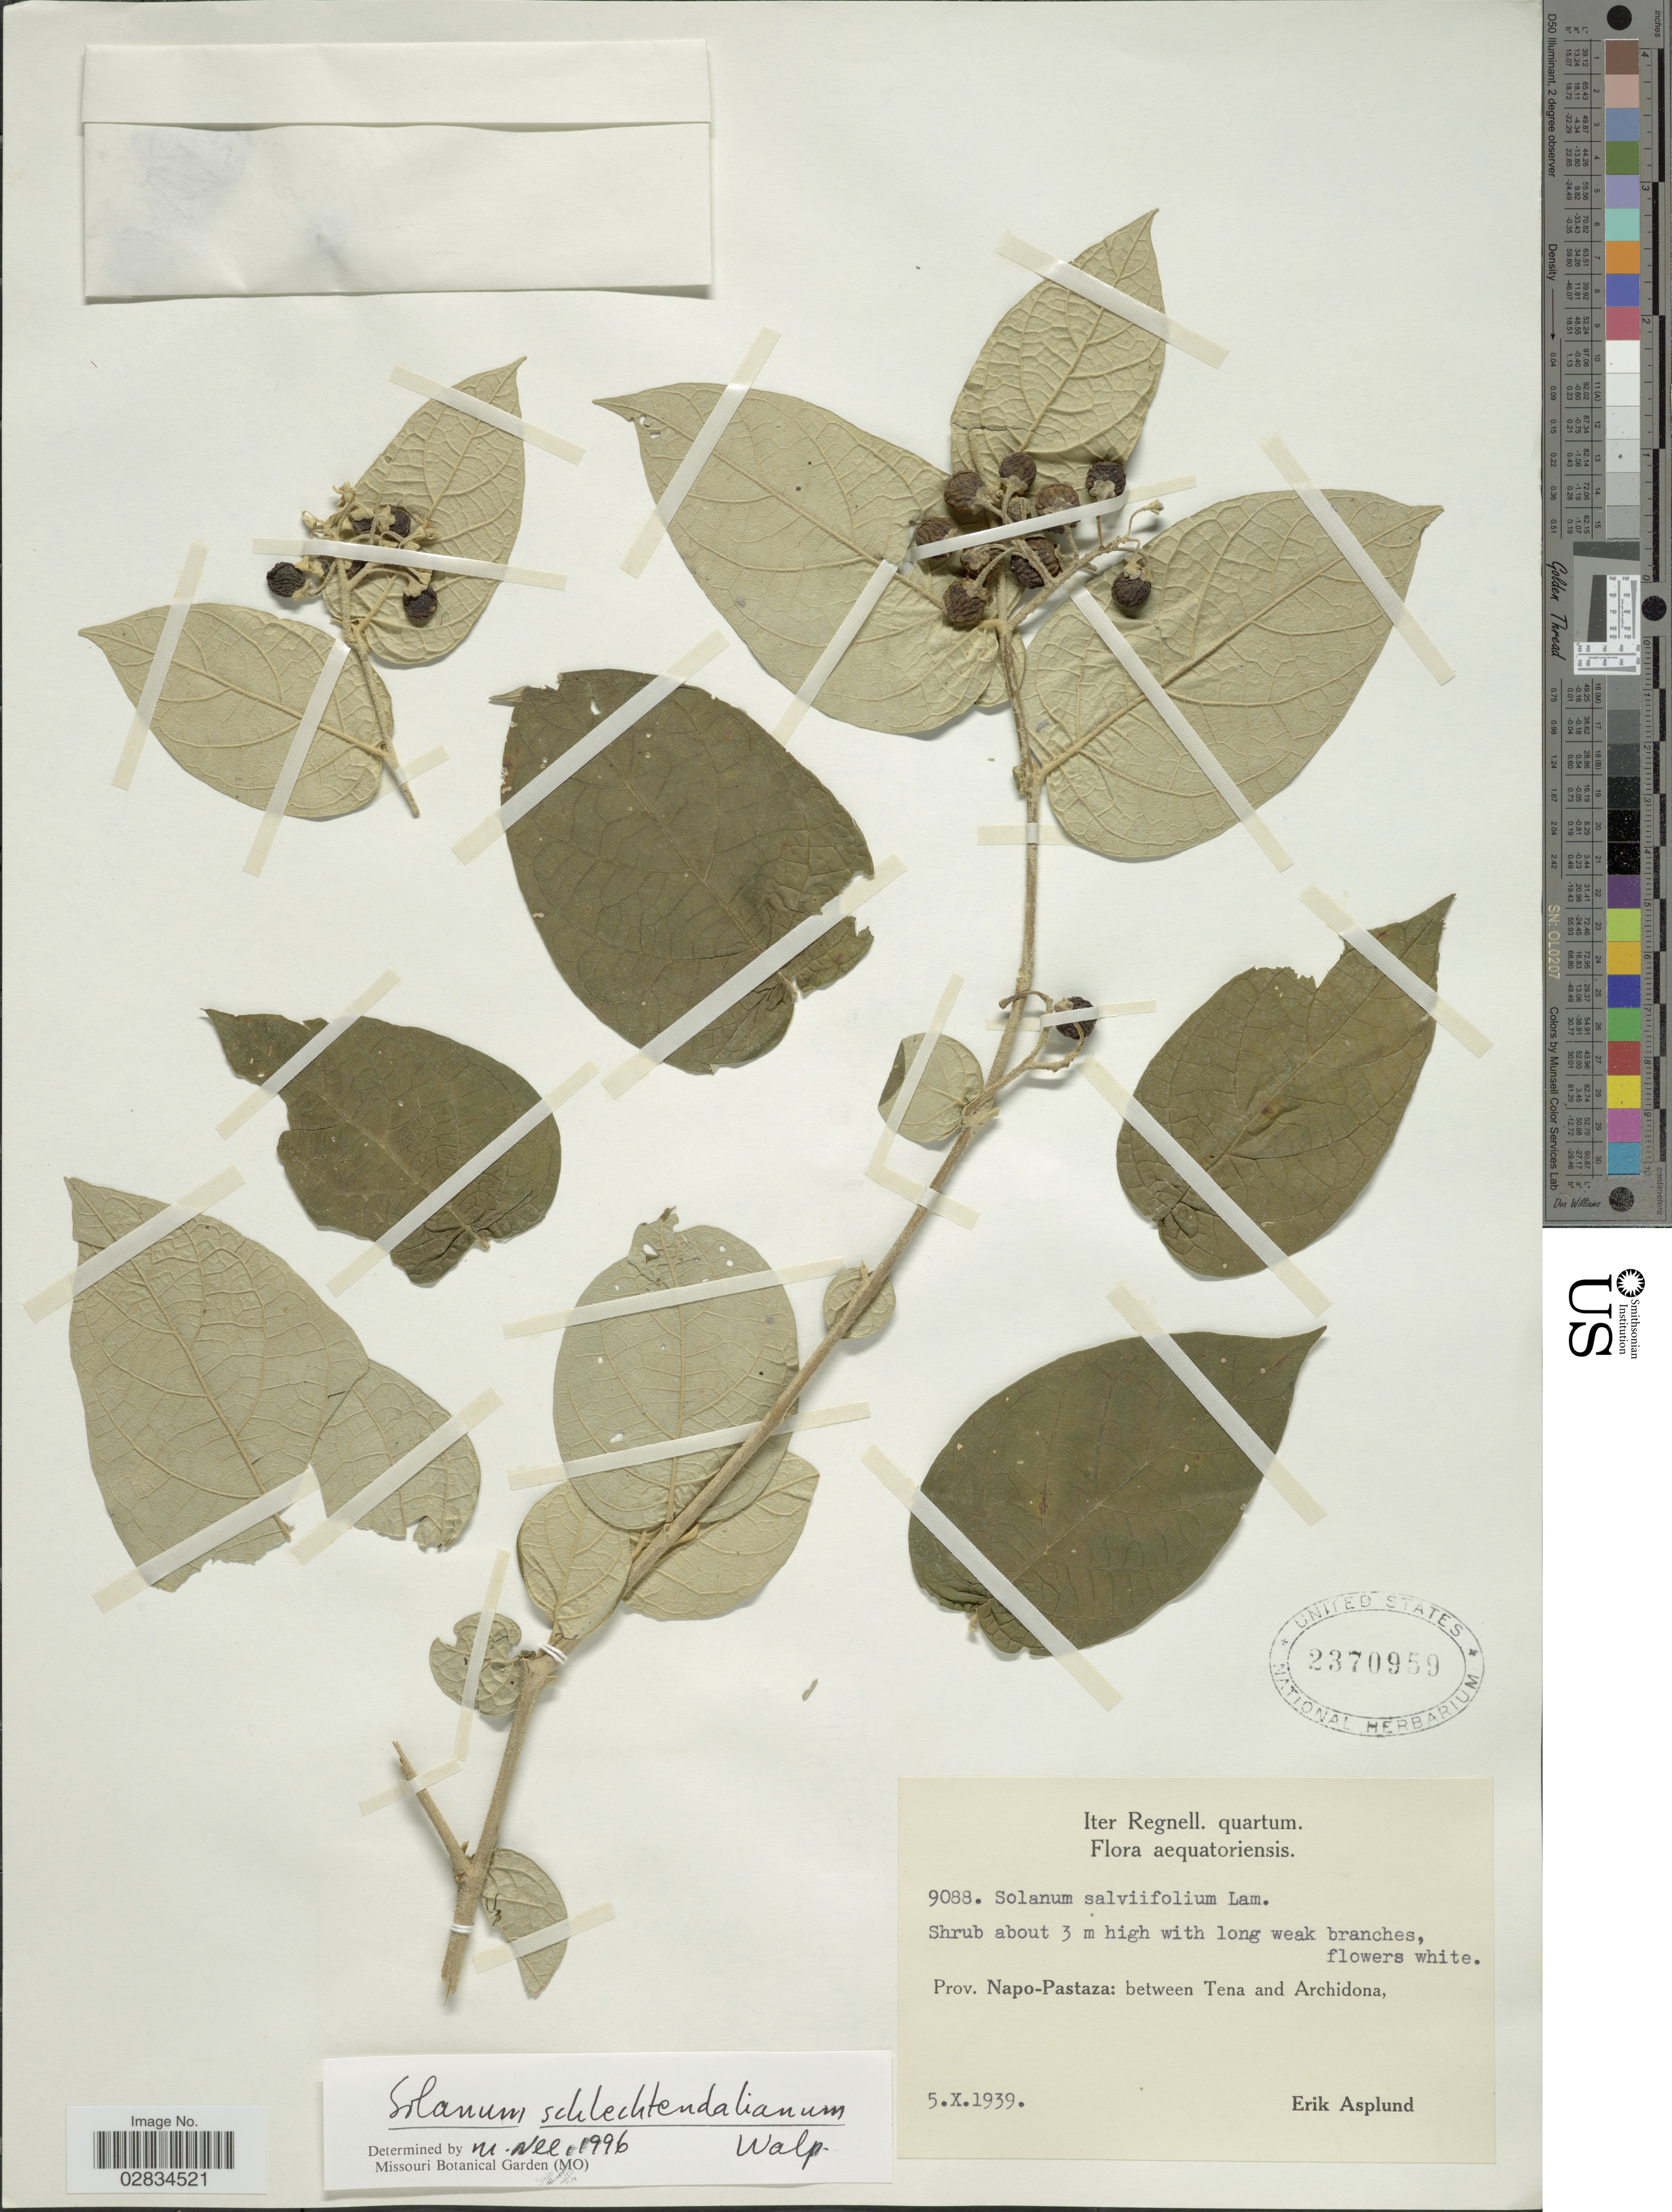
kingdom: Plantae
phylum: Tracheophyta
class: Magnoliopsida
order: Solanales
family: Solanaceae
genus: Solanum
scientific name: Solanum schlechtendalianum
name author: Walp.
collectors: E. Asplund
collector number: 9088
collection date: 1939-10-05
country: Ecuador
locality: Prov. Napo-Pastaza: between Tena and Archidona.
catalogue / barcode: US 2370959